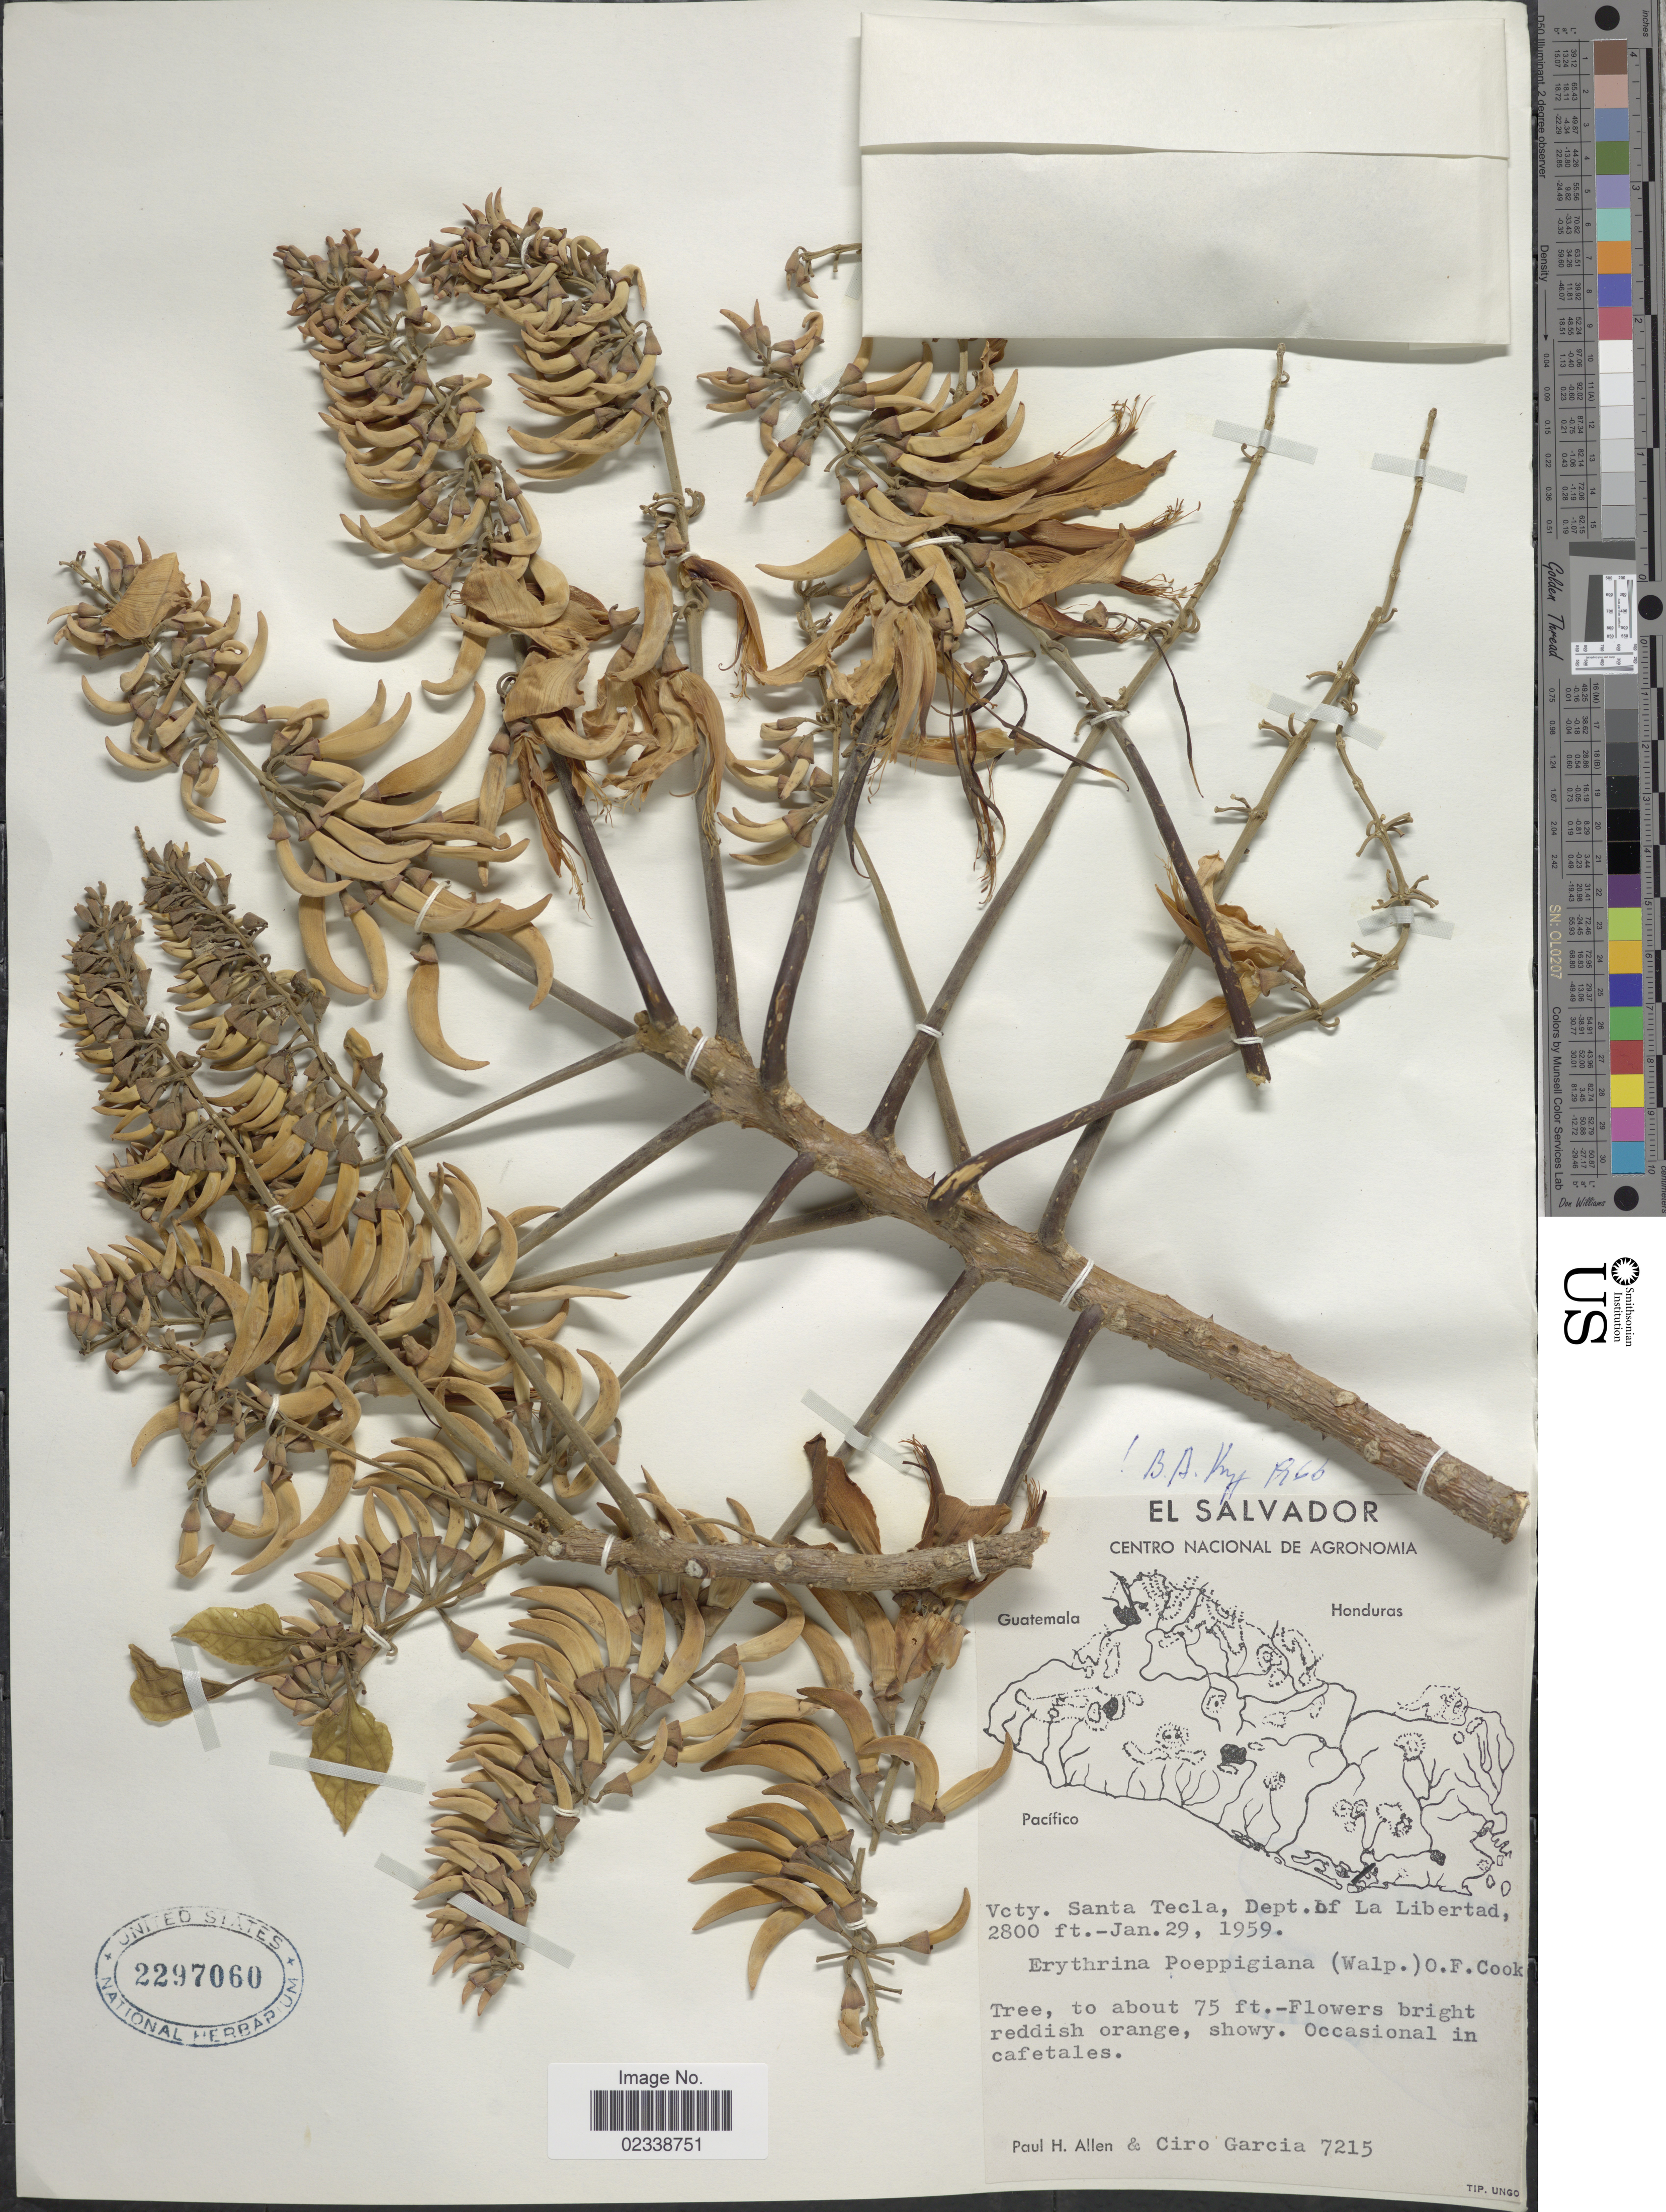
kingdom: Plantae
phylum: Tracheophyta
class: Magnoliopsida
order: Fabales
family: Fabaceae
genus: Erythrina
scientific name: Erythrina poeppigiana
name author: (Walp.) O.F. Cook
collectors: P. H. Allen & C. Garcia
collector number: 7215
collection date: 1959-01-29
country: El Salvador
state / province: La Libertad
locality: Vcty. Santa Tecla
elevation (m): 853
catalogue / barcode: US 2297060